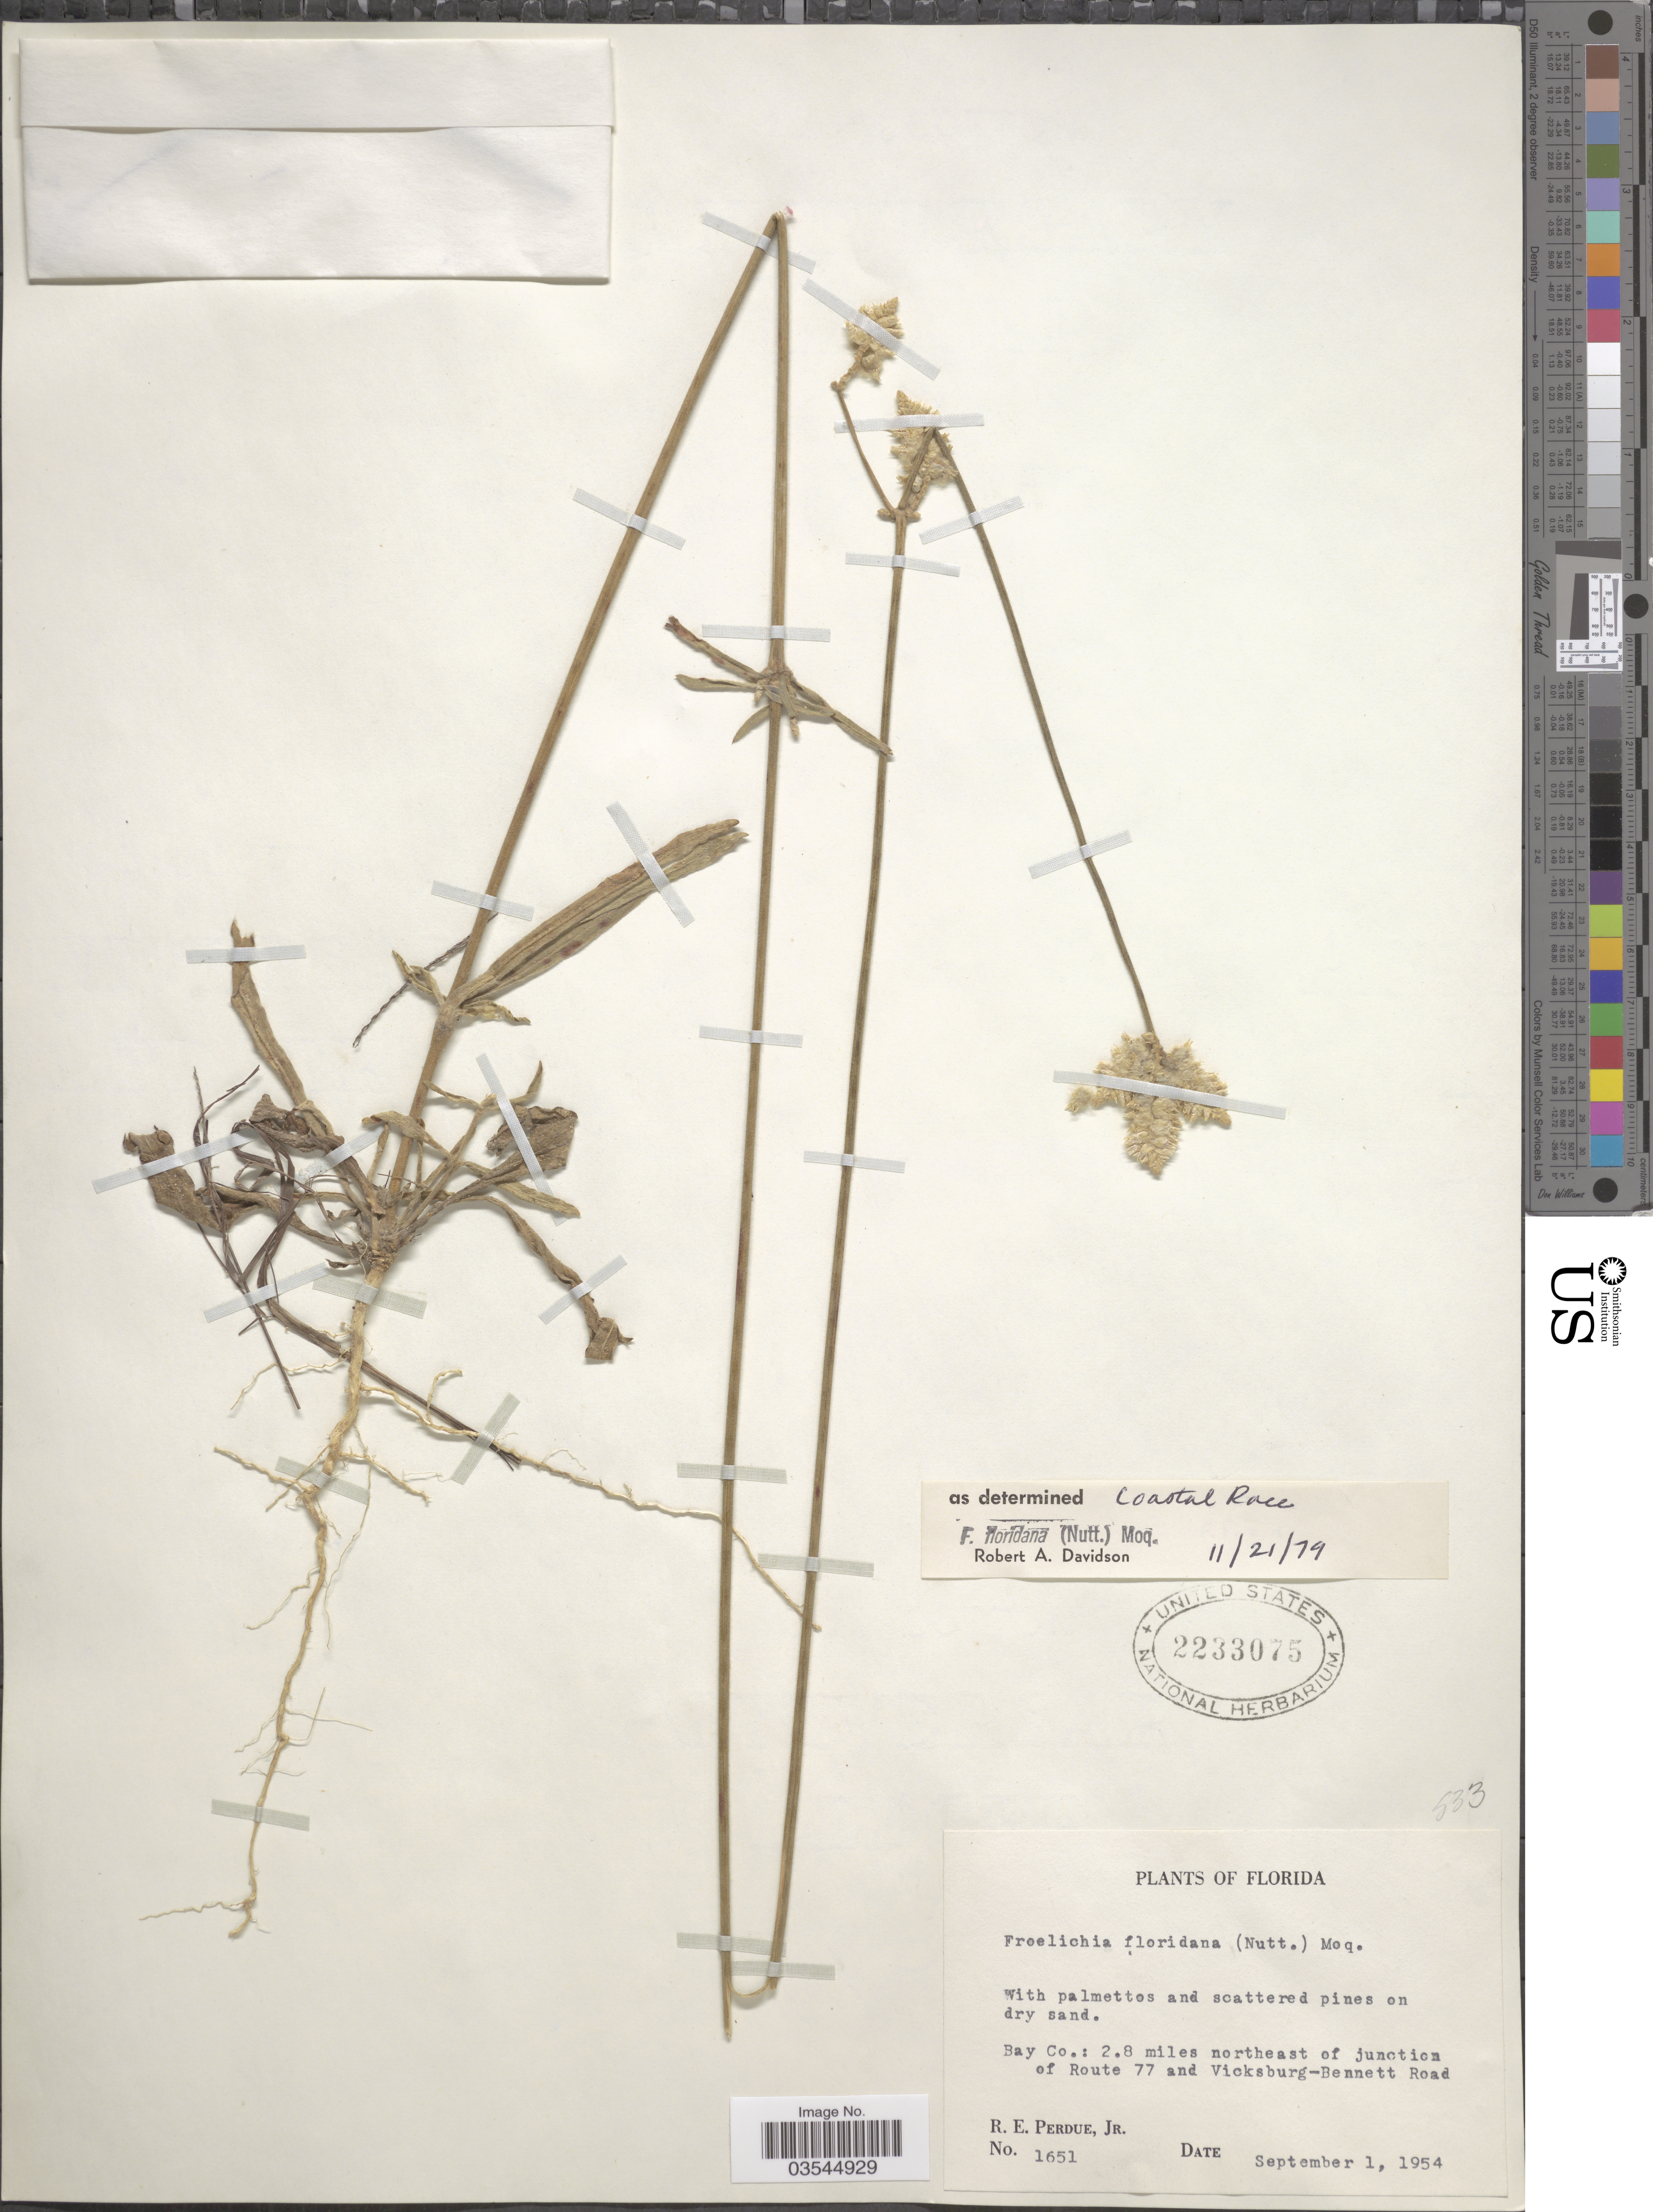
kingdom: Plantae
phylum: Tracheophyta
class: Magnoliopsida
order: Caryophyllales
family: Amaranthaceae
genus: Froelichia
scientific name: Froelichia floridana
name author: (Nutt.) Moq.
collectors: R. E. Perdue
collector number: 1651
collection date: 1954-09-01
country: United States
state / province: Florida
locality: Bay Co.: 2.8 miles northeast of junction of Route 77 and Vicksbury-Bennett Road.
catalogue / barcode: US 2233075